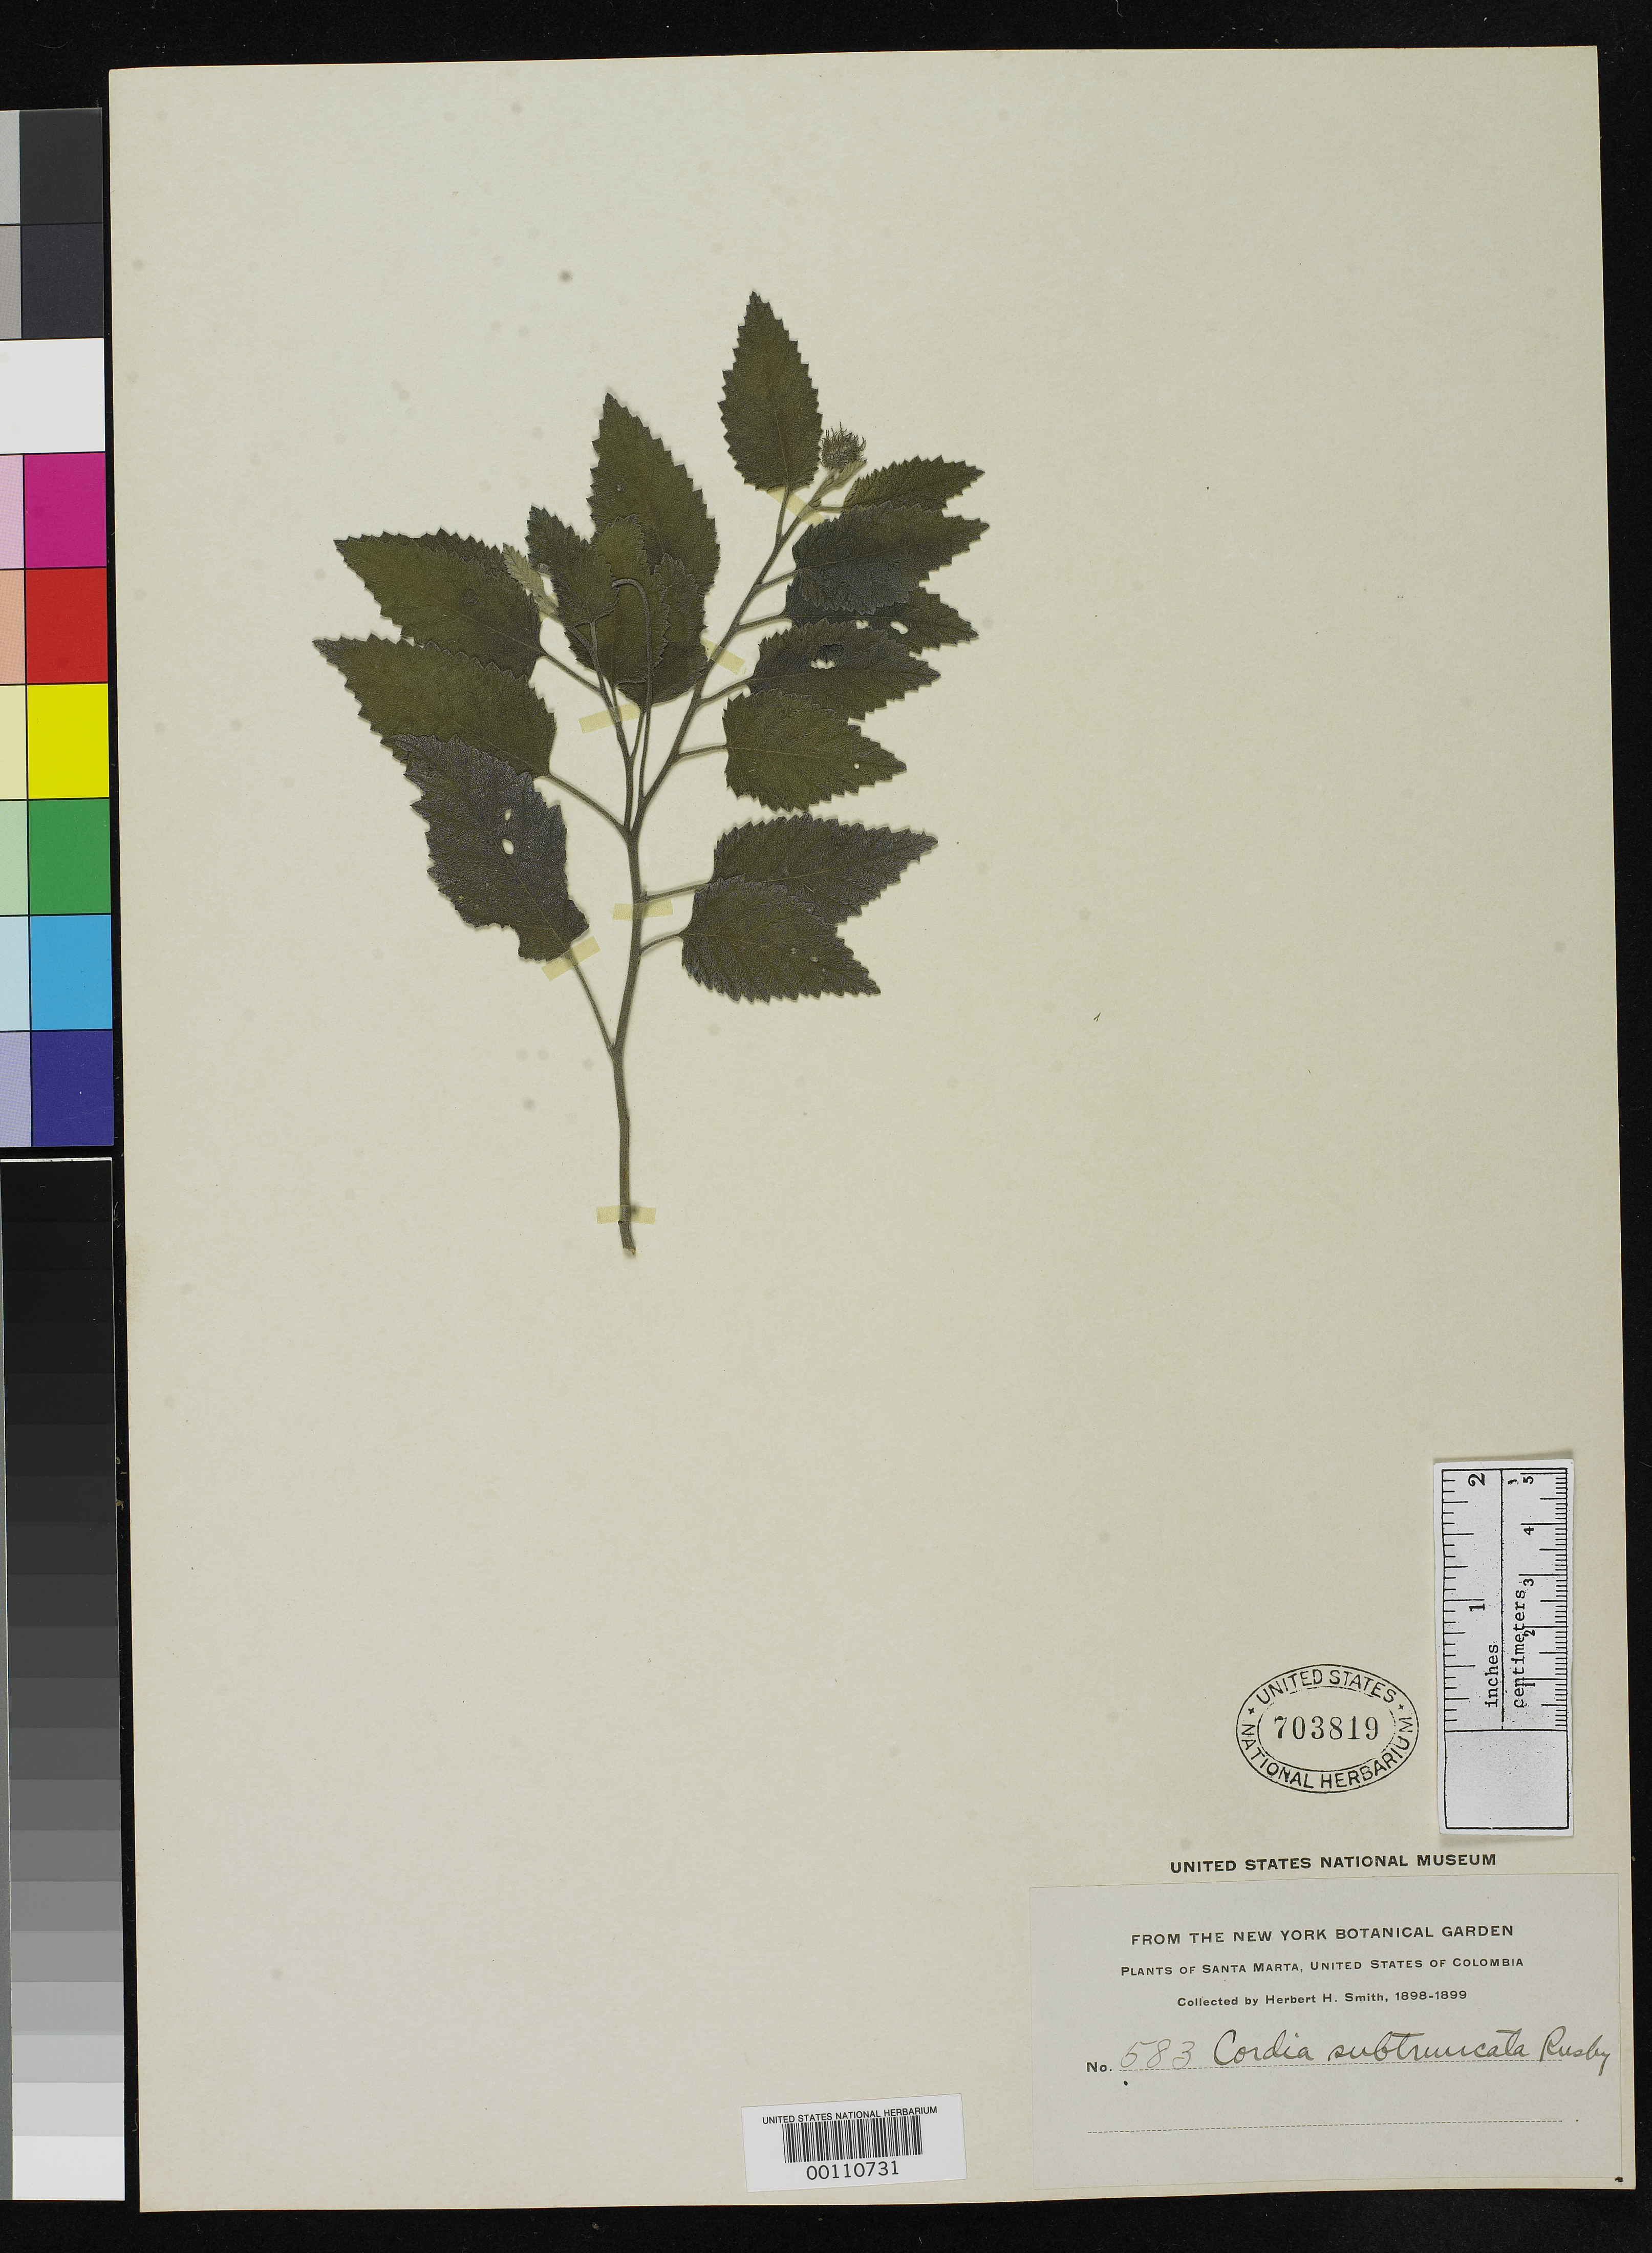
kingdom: Plantae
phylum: Tracheophyta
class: Magnoliopsida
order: Boraginales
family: Cordiaceae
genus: Cordia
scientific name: Cordia subtruncata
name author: Rusby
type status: Type Collection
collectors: Herbert H. Smith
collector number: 583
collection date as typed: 1898 to -- --- 1899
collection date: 1898/1899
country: Colombia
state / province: Magdalena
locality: Santa Marta.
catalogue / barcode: US 703819